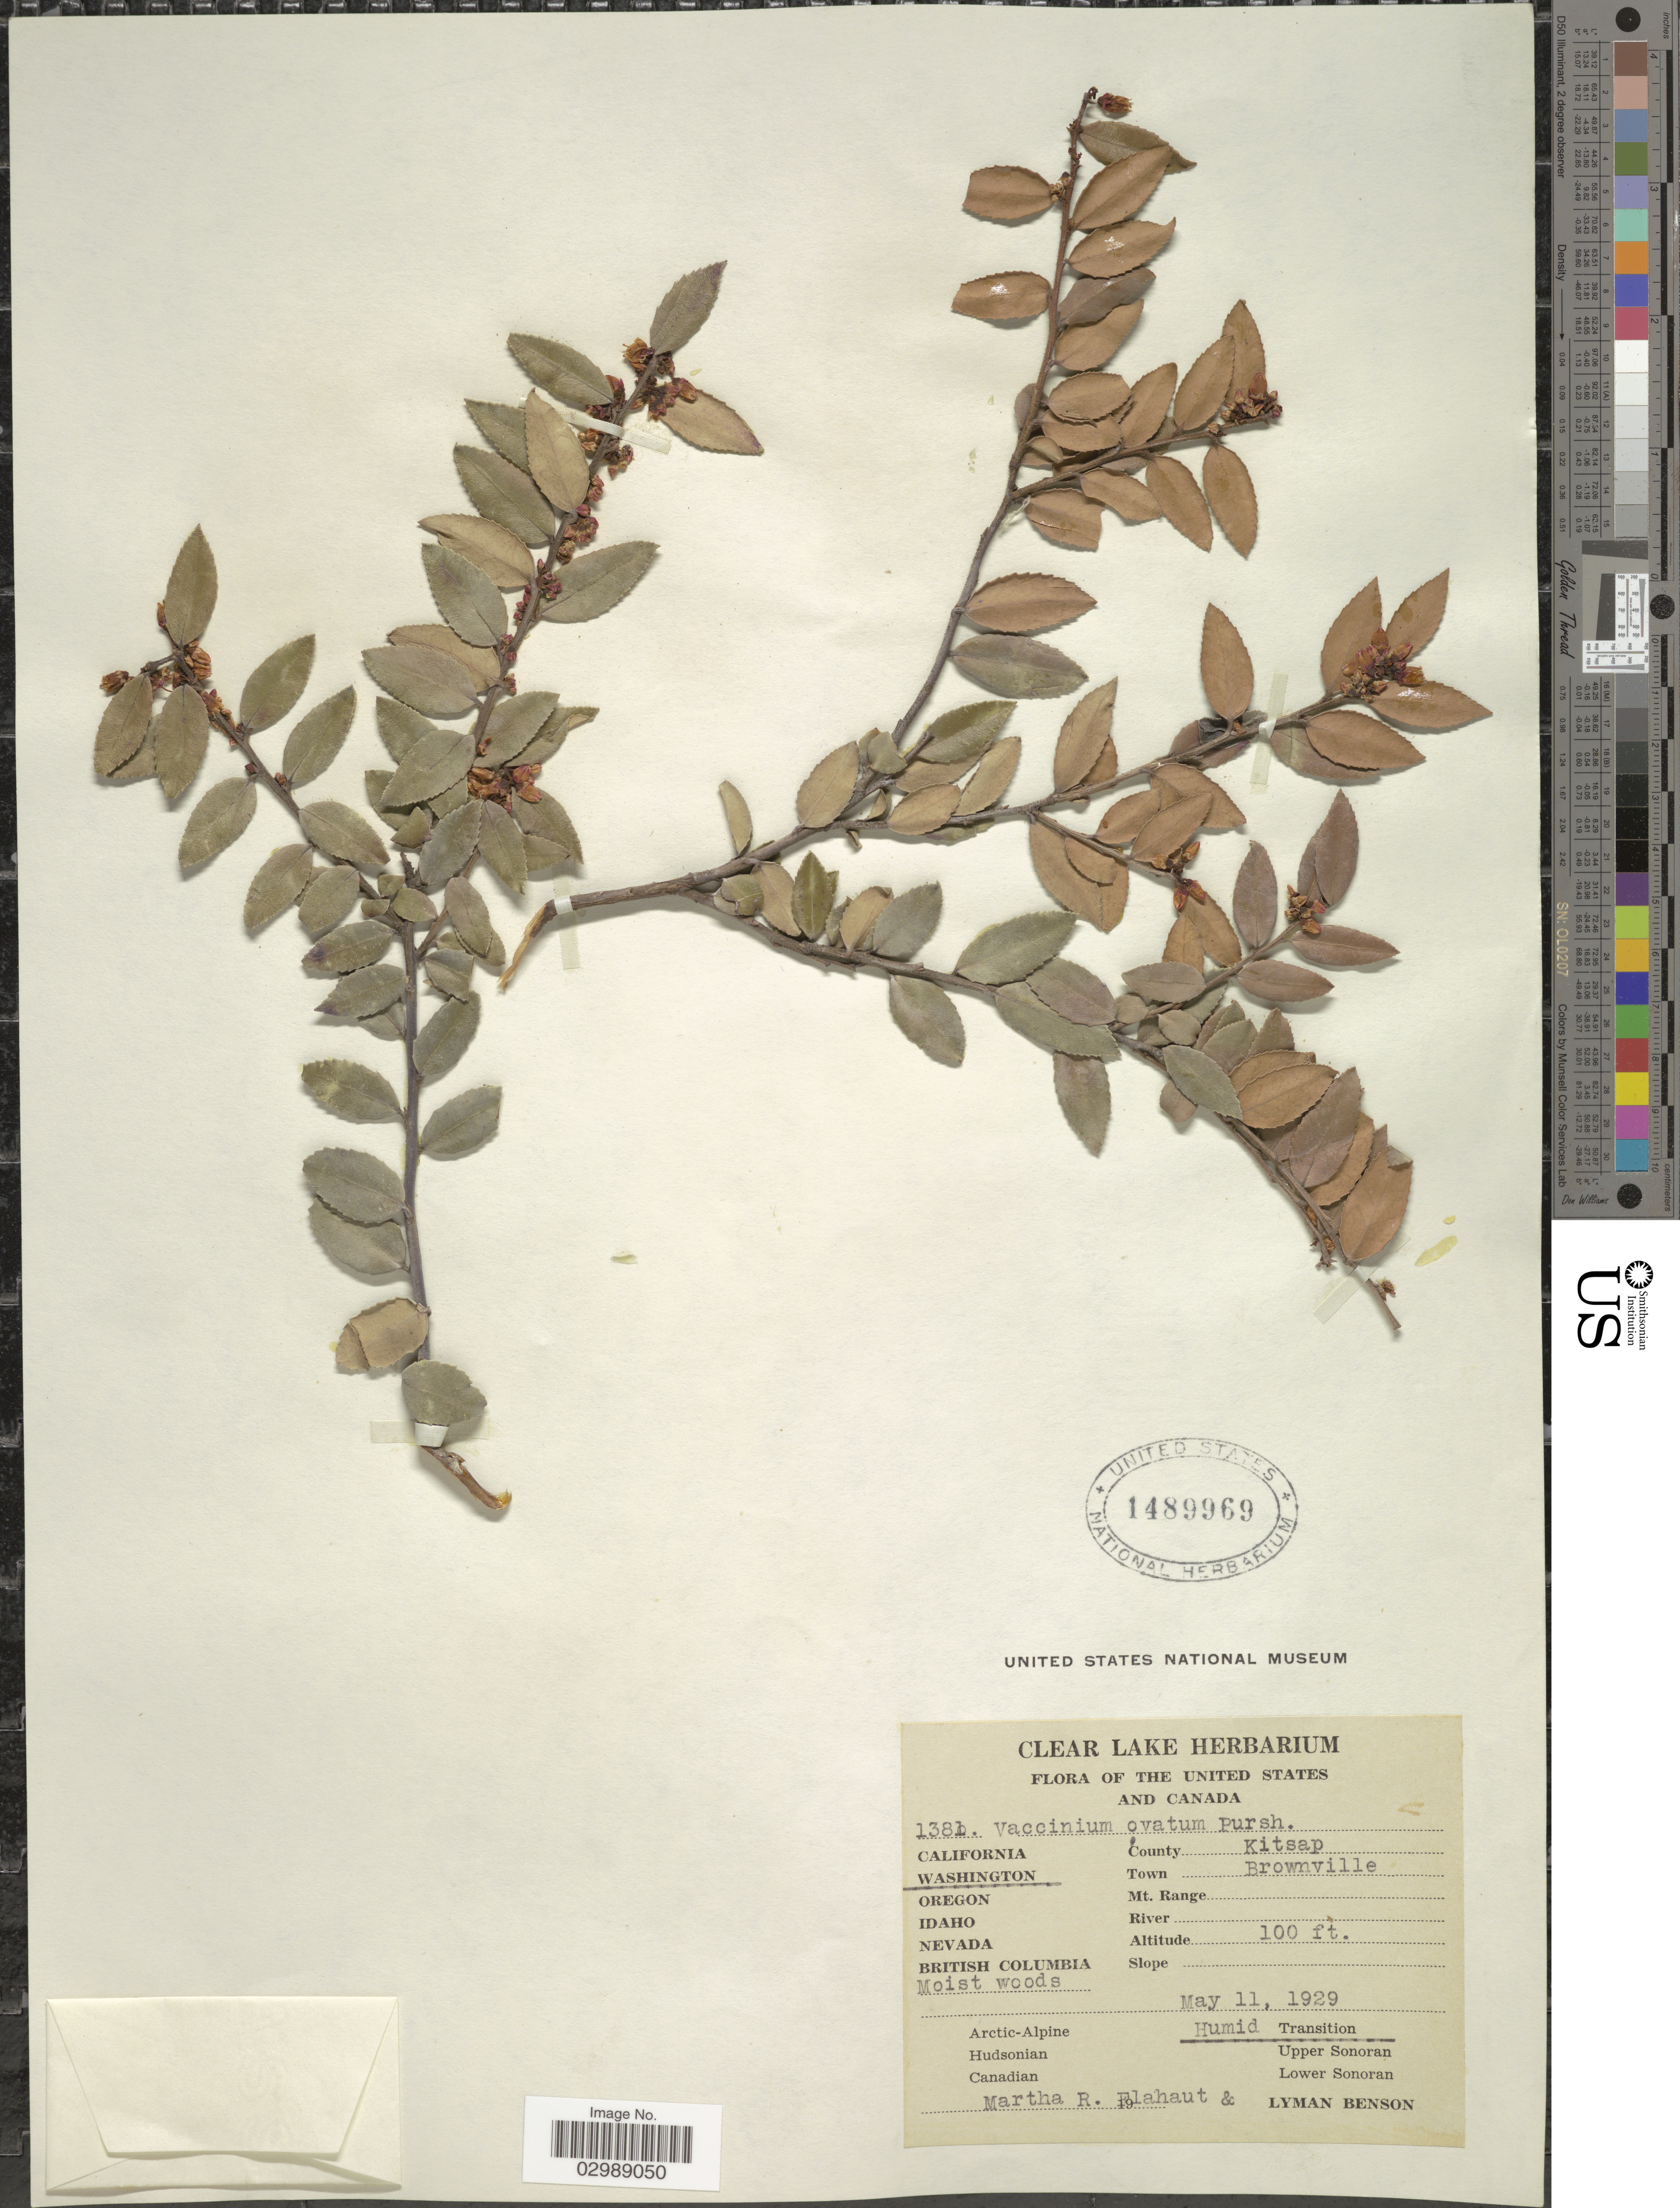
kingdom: Plantae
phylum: Tracheophyta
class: Magnoliopsida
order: Ericales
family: Ericaceae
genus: Vaccinium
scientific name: Vaccinium ovatum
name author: Pursh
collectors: M. Flahaut & L. D. Benson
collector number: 1381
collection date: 1929-05-11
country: United States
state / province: Washington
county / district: Kitsap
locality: County Kitsap, Town Brownville.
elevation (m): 30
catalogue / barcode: US 1489969